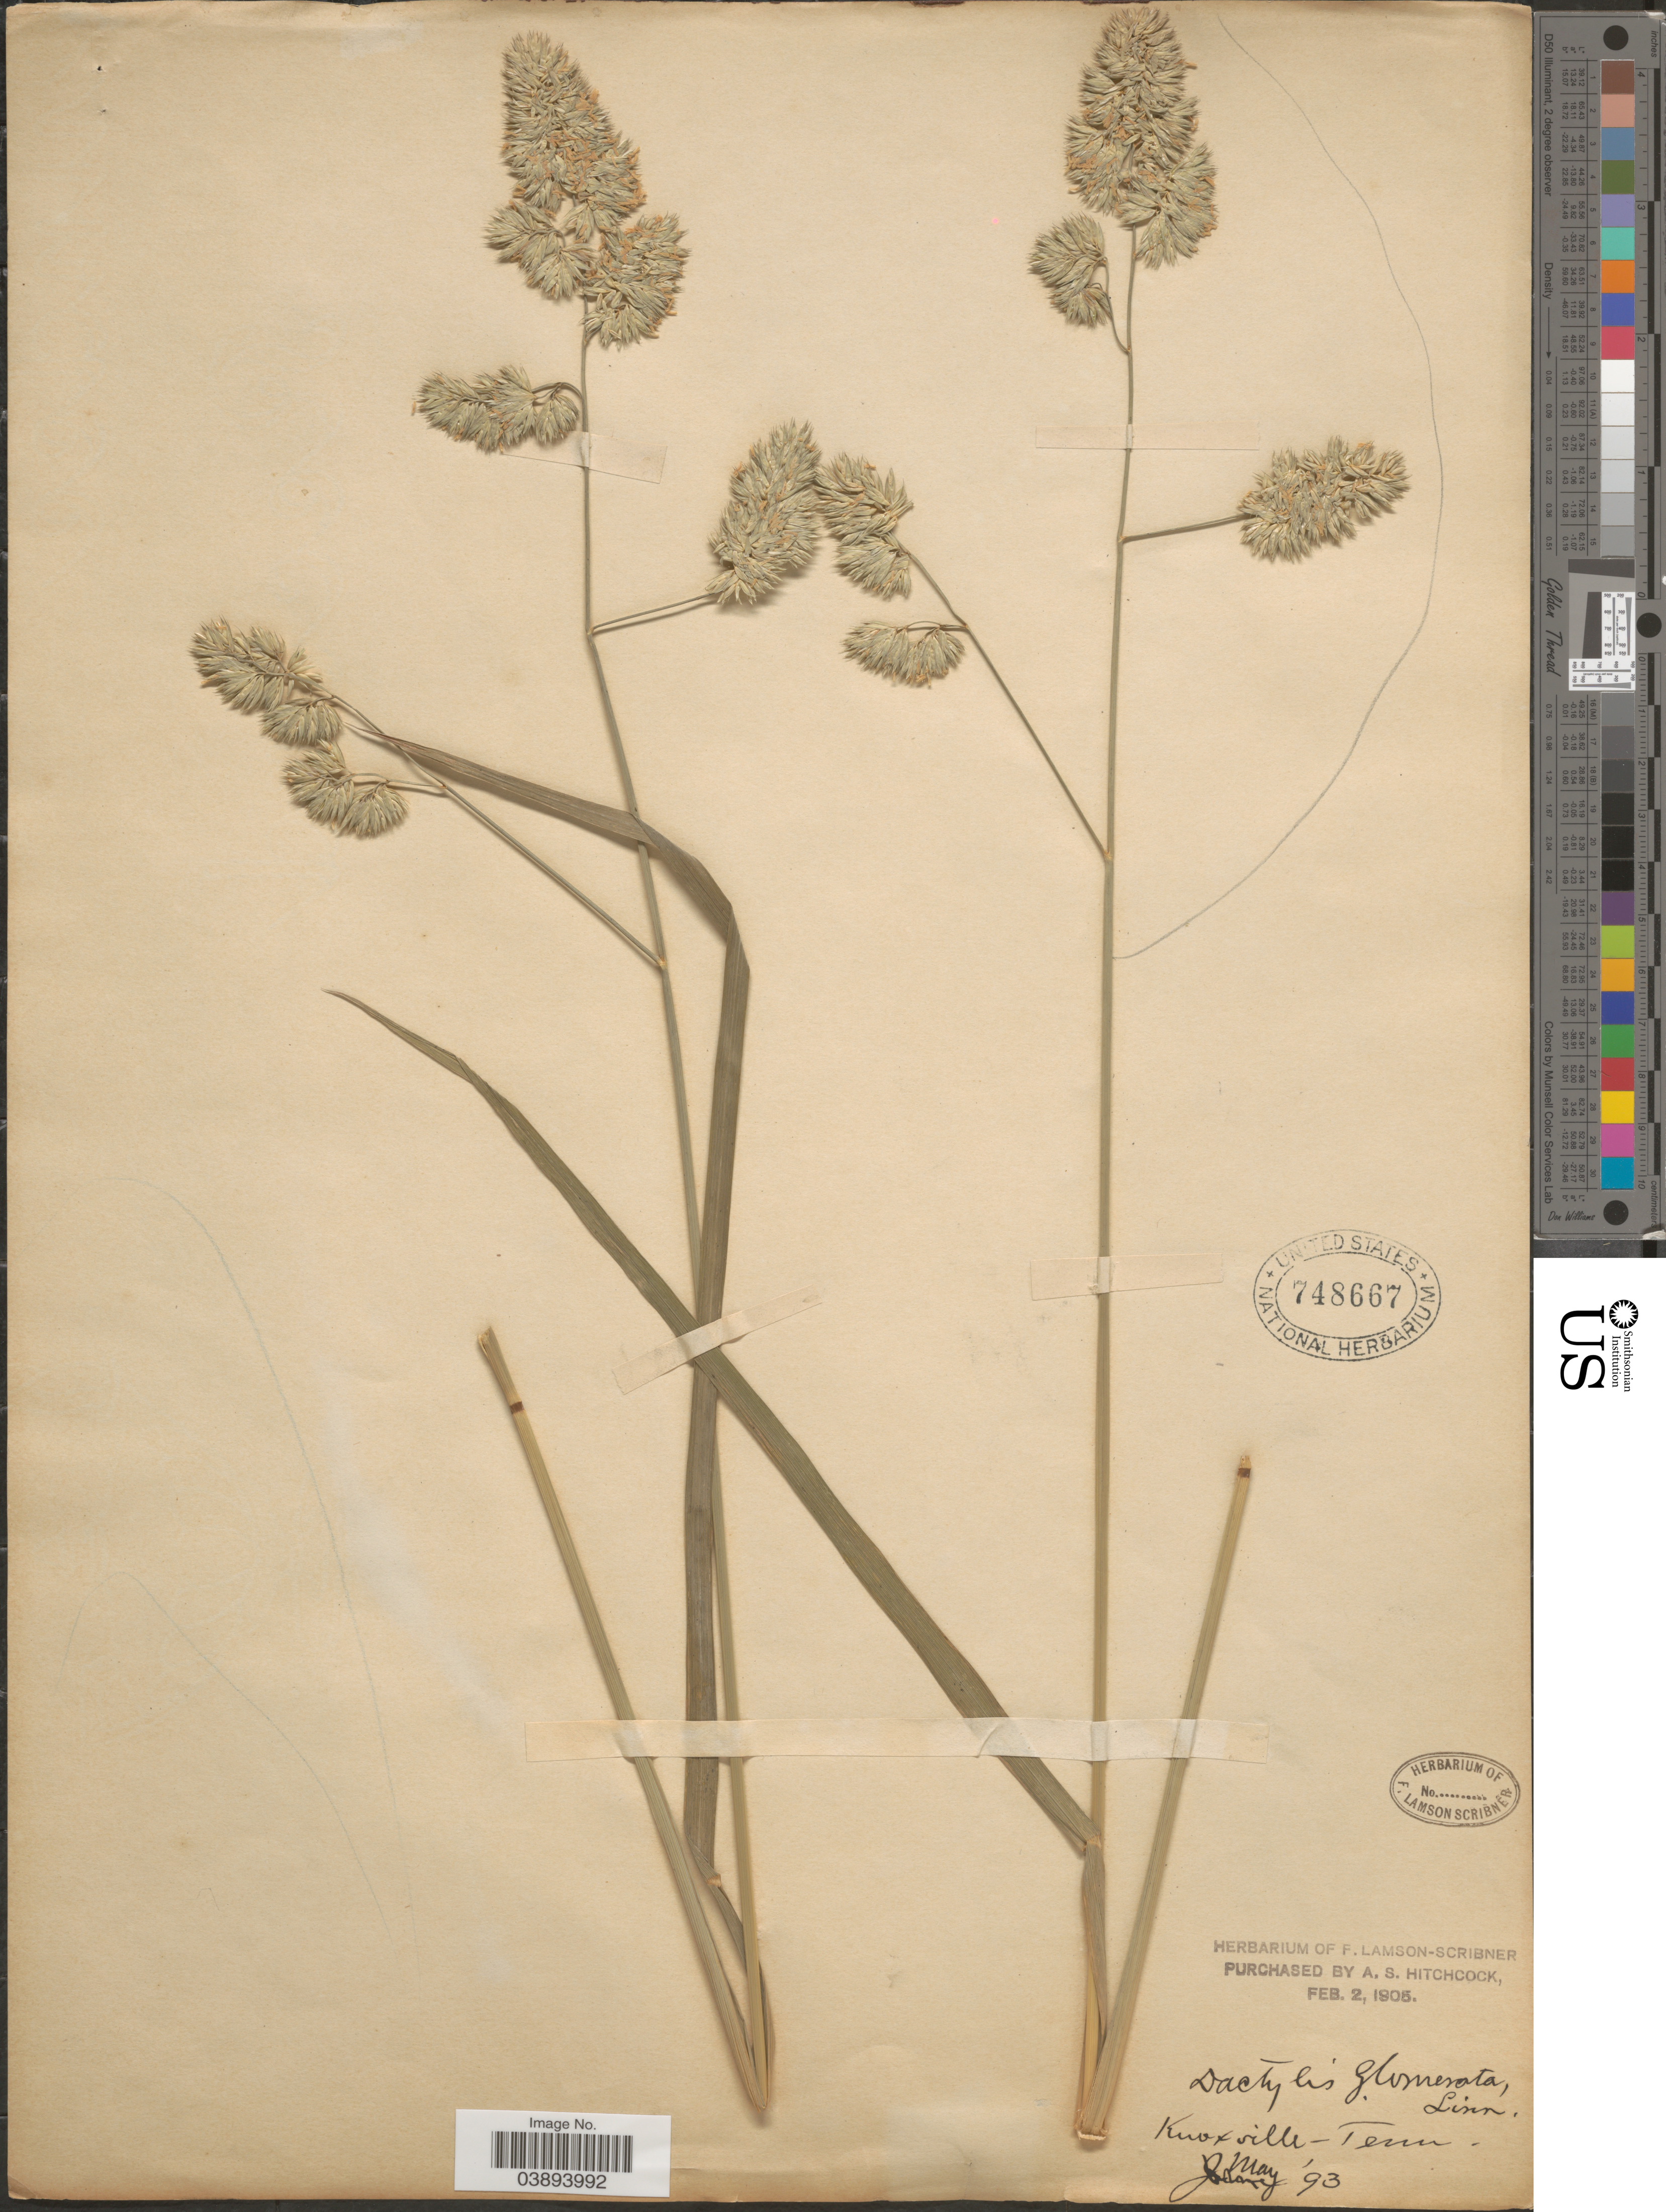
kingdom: Plantae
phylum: Tracheophyta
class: Liliopsida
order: Poales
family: Poaceae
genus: Dactylis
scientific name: Dactylis glomerata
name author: L.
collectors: ex herb. F. Lamson Scribner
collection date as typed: Transcribed d/m/y: /5/93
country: United States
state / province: Tennessee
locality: Knoxville.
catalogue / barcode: US 748667